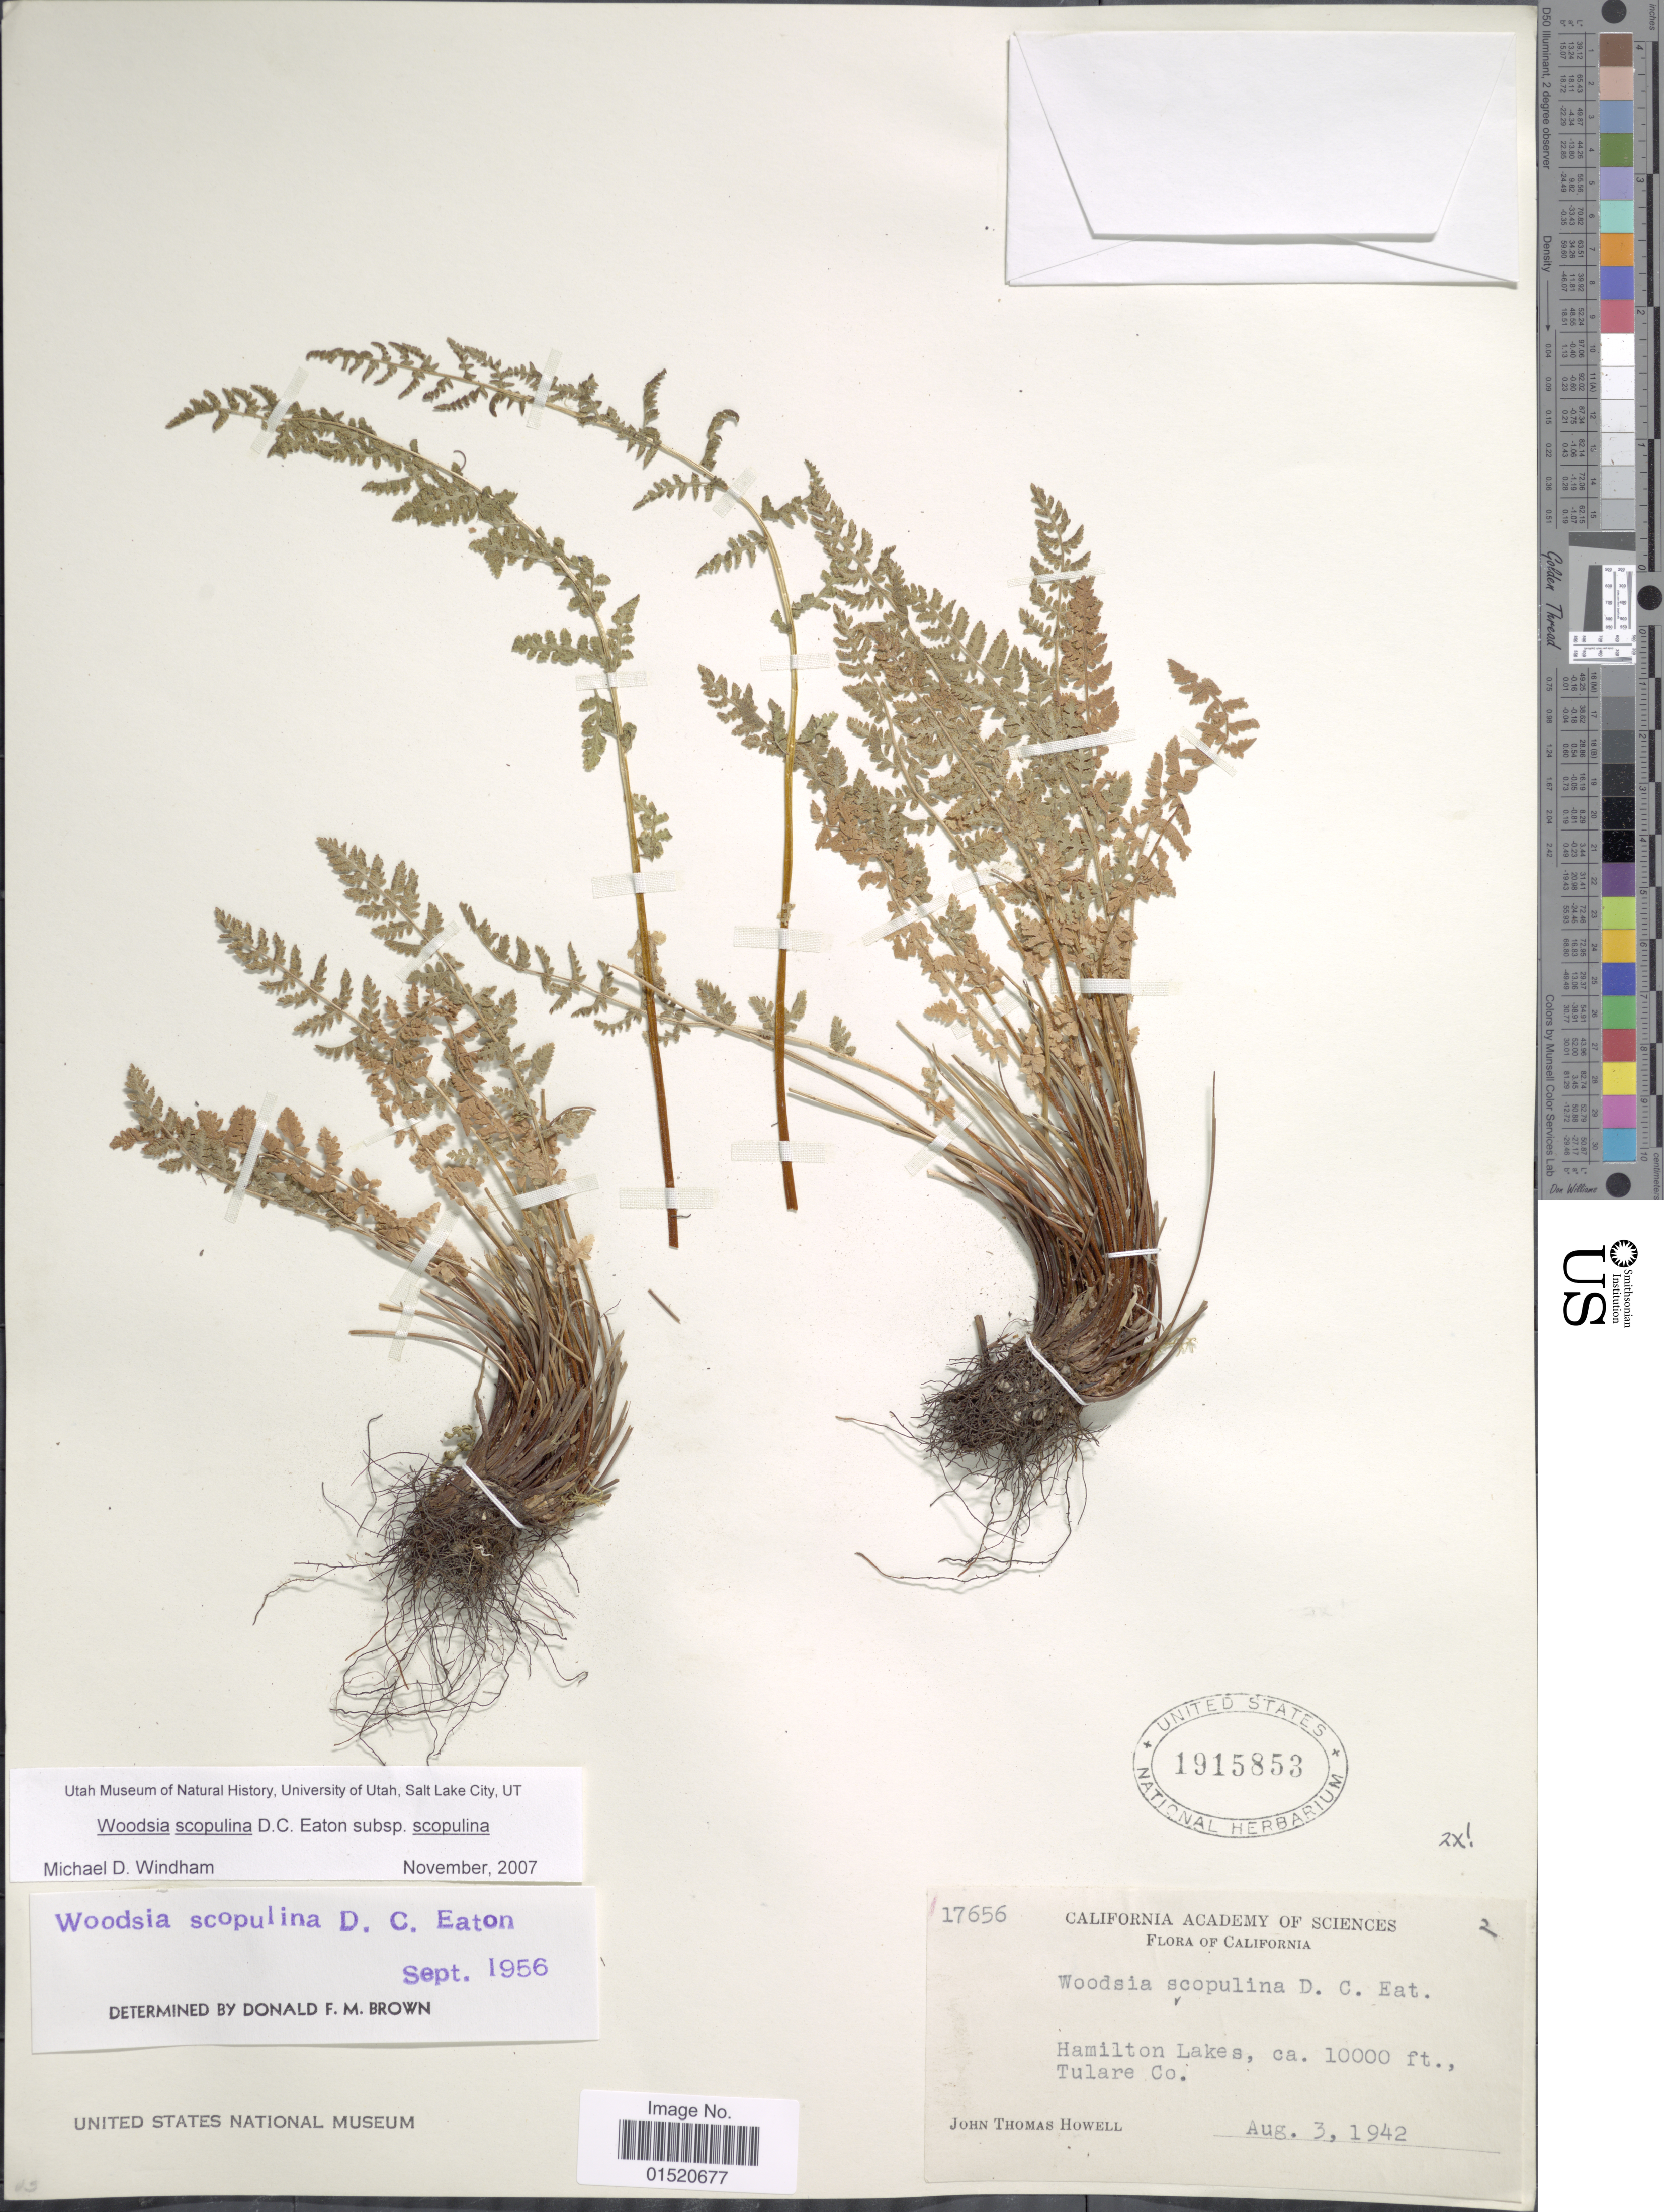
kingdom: Plantae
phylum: Tracheophyta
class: Polypodiopsida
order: Polypodiales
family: Woodsiaceae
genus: Woodsia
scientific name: Woodsia scopulina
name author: D.C. Eaton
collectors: J. T. Howell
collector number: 17656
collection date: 1942-08-03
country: United States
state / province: California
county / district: Tulare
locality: Hamilton Lakes, Tulare Co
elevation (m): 3048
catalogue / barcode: US 1915853